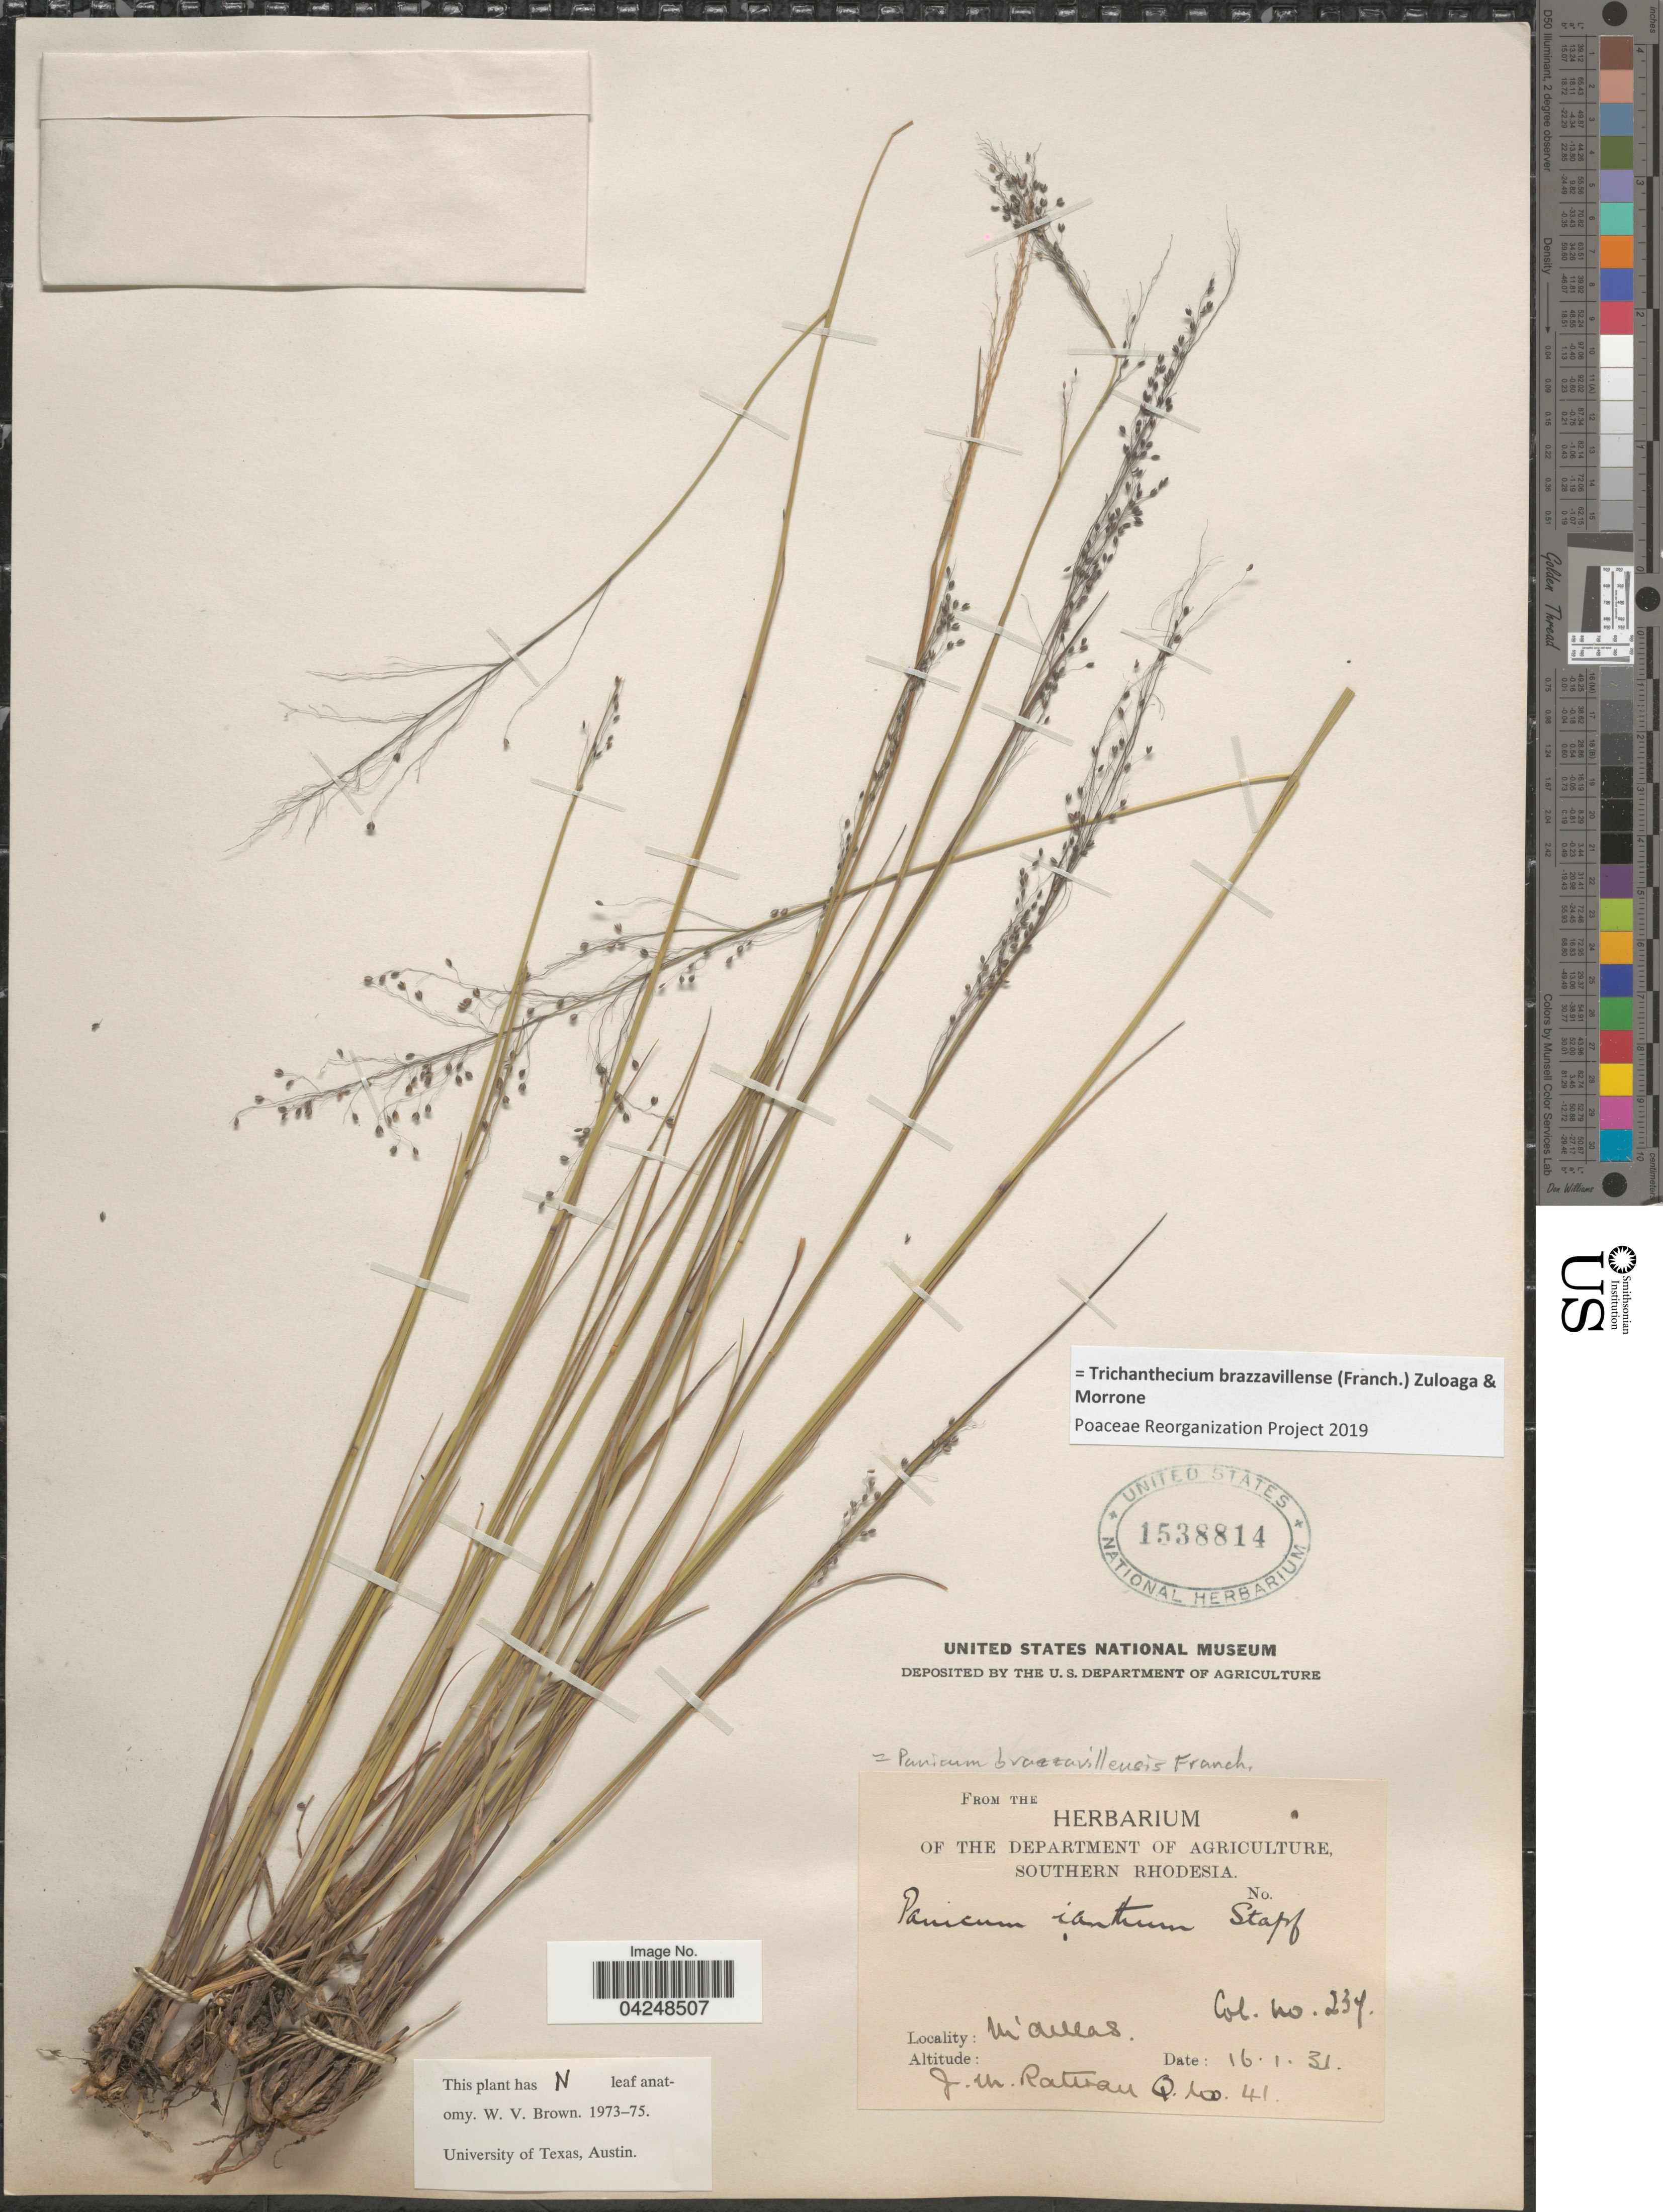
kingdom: Plantae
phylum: Tracheophyta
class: Liliopsida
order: Poales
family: Poaceae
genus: Trichanthecium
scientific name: Trichanthecium brazzavillense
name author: (Franch.) Zuloaga & Morrone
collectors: J. Rattray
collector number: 234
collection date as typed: Transcribed d/m/y: 16/1/31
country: Zimbabwe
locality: Southern Rhodesia. Miallas [interpreted].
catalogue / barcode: US 1538814